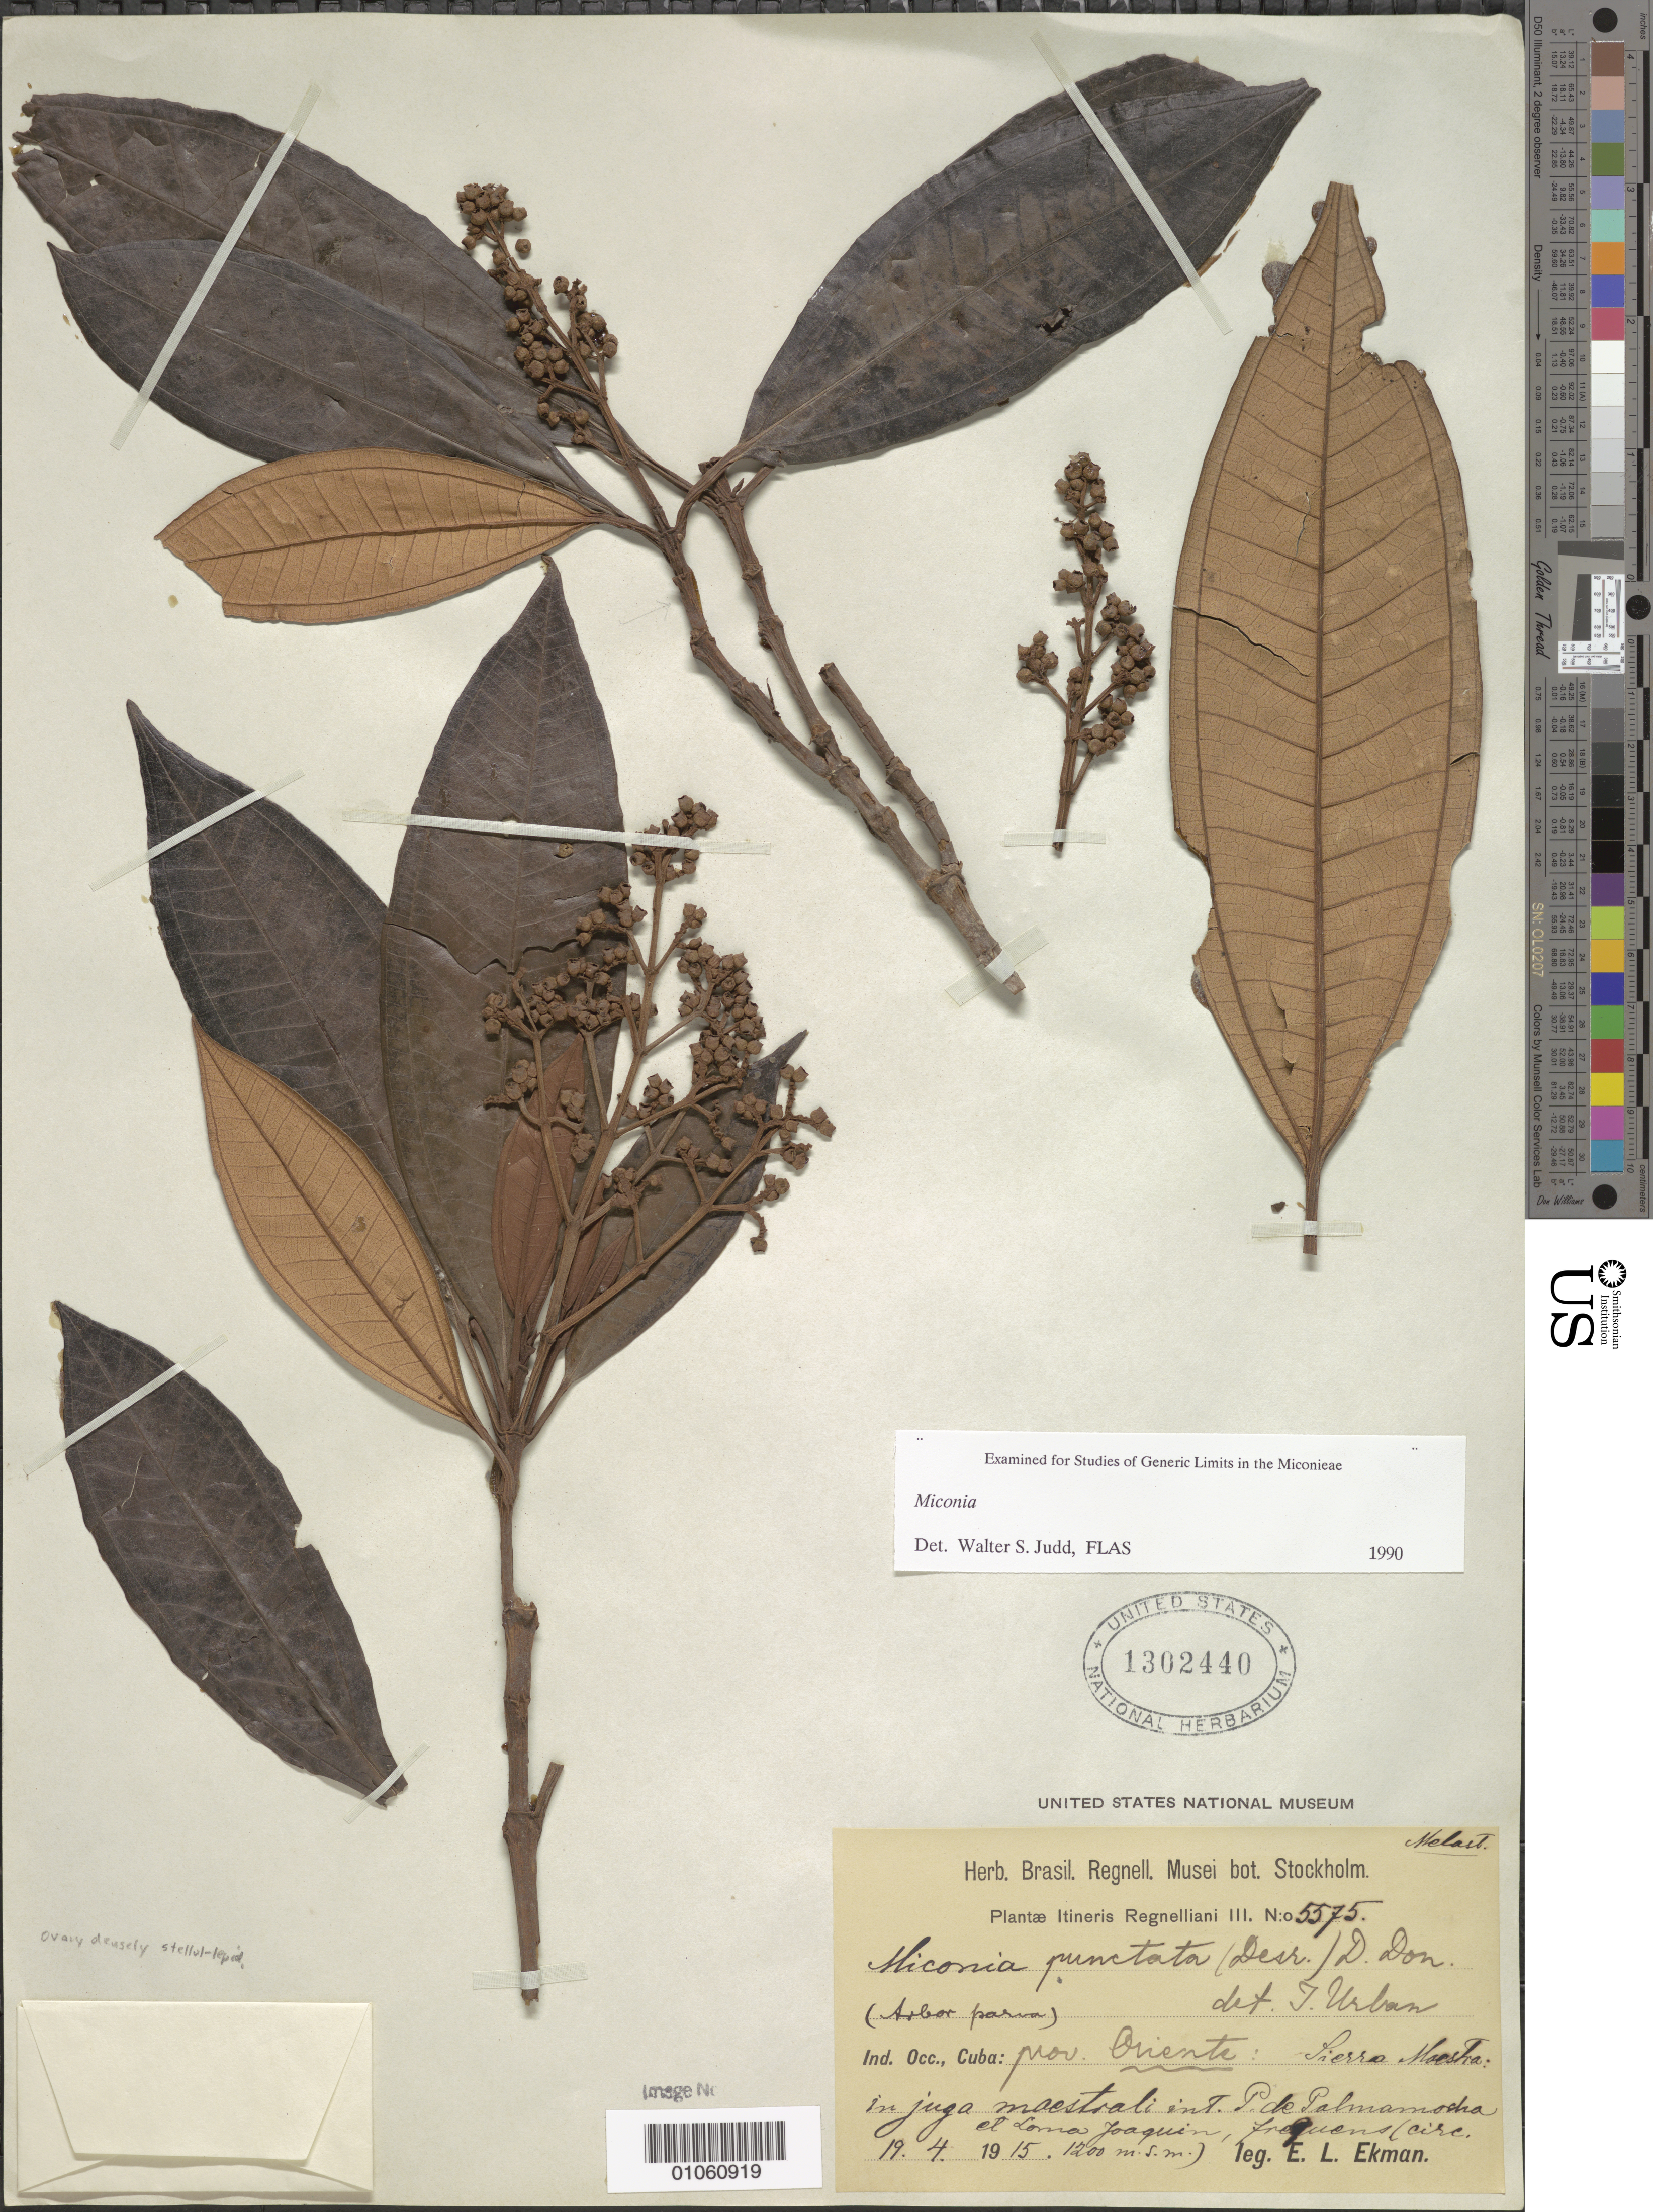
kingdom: Plantae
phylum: Tracheophyta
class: Magnoliopsida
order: Myrtales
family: Melastomataceae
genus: Miconia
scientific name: Miconia punctata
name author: (Desr.) D. Don ex DC.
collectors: E. L. Ekman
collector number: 5575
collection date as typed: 19 Apr 1915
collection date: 1915-04-19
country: Cuba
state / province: Oriente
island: Cuba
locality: Sierra Maestra, int P de Palmamocha et Loma Joaquin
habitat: In juga maestrali; frequans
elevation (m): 1200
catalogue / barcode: US 1302440